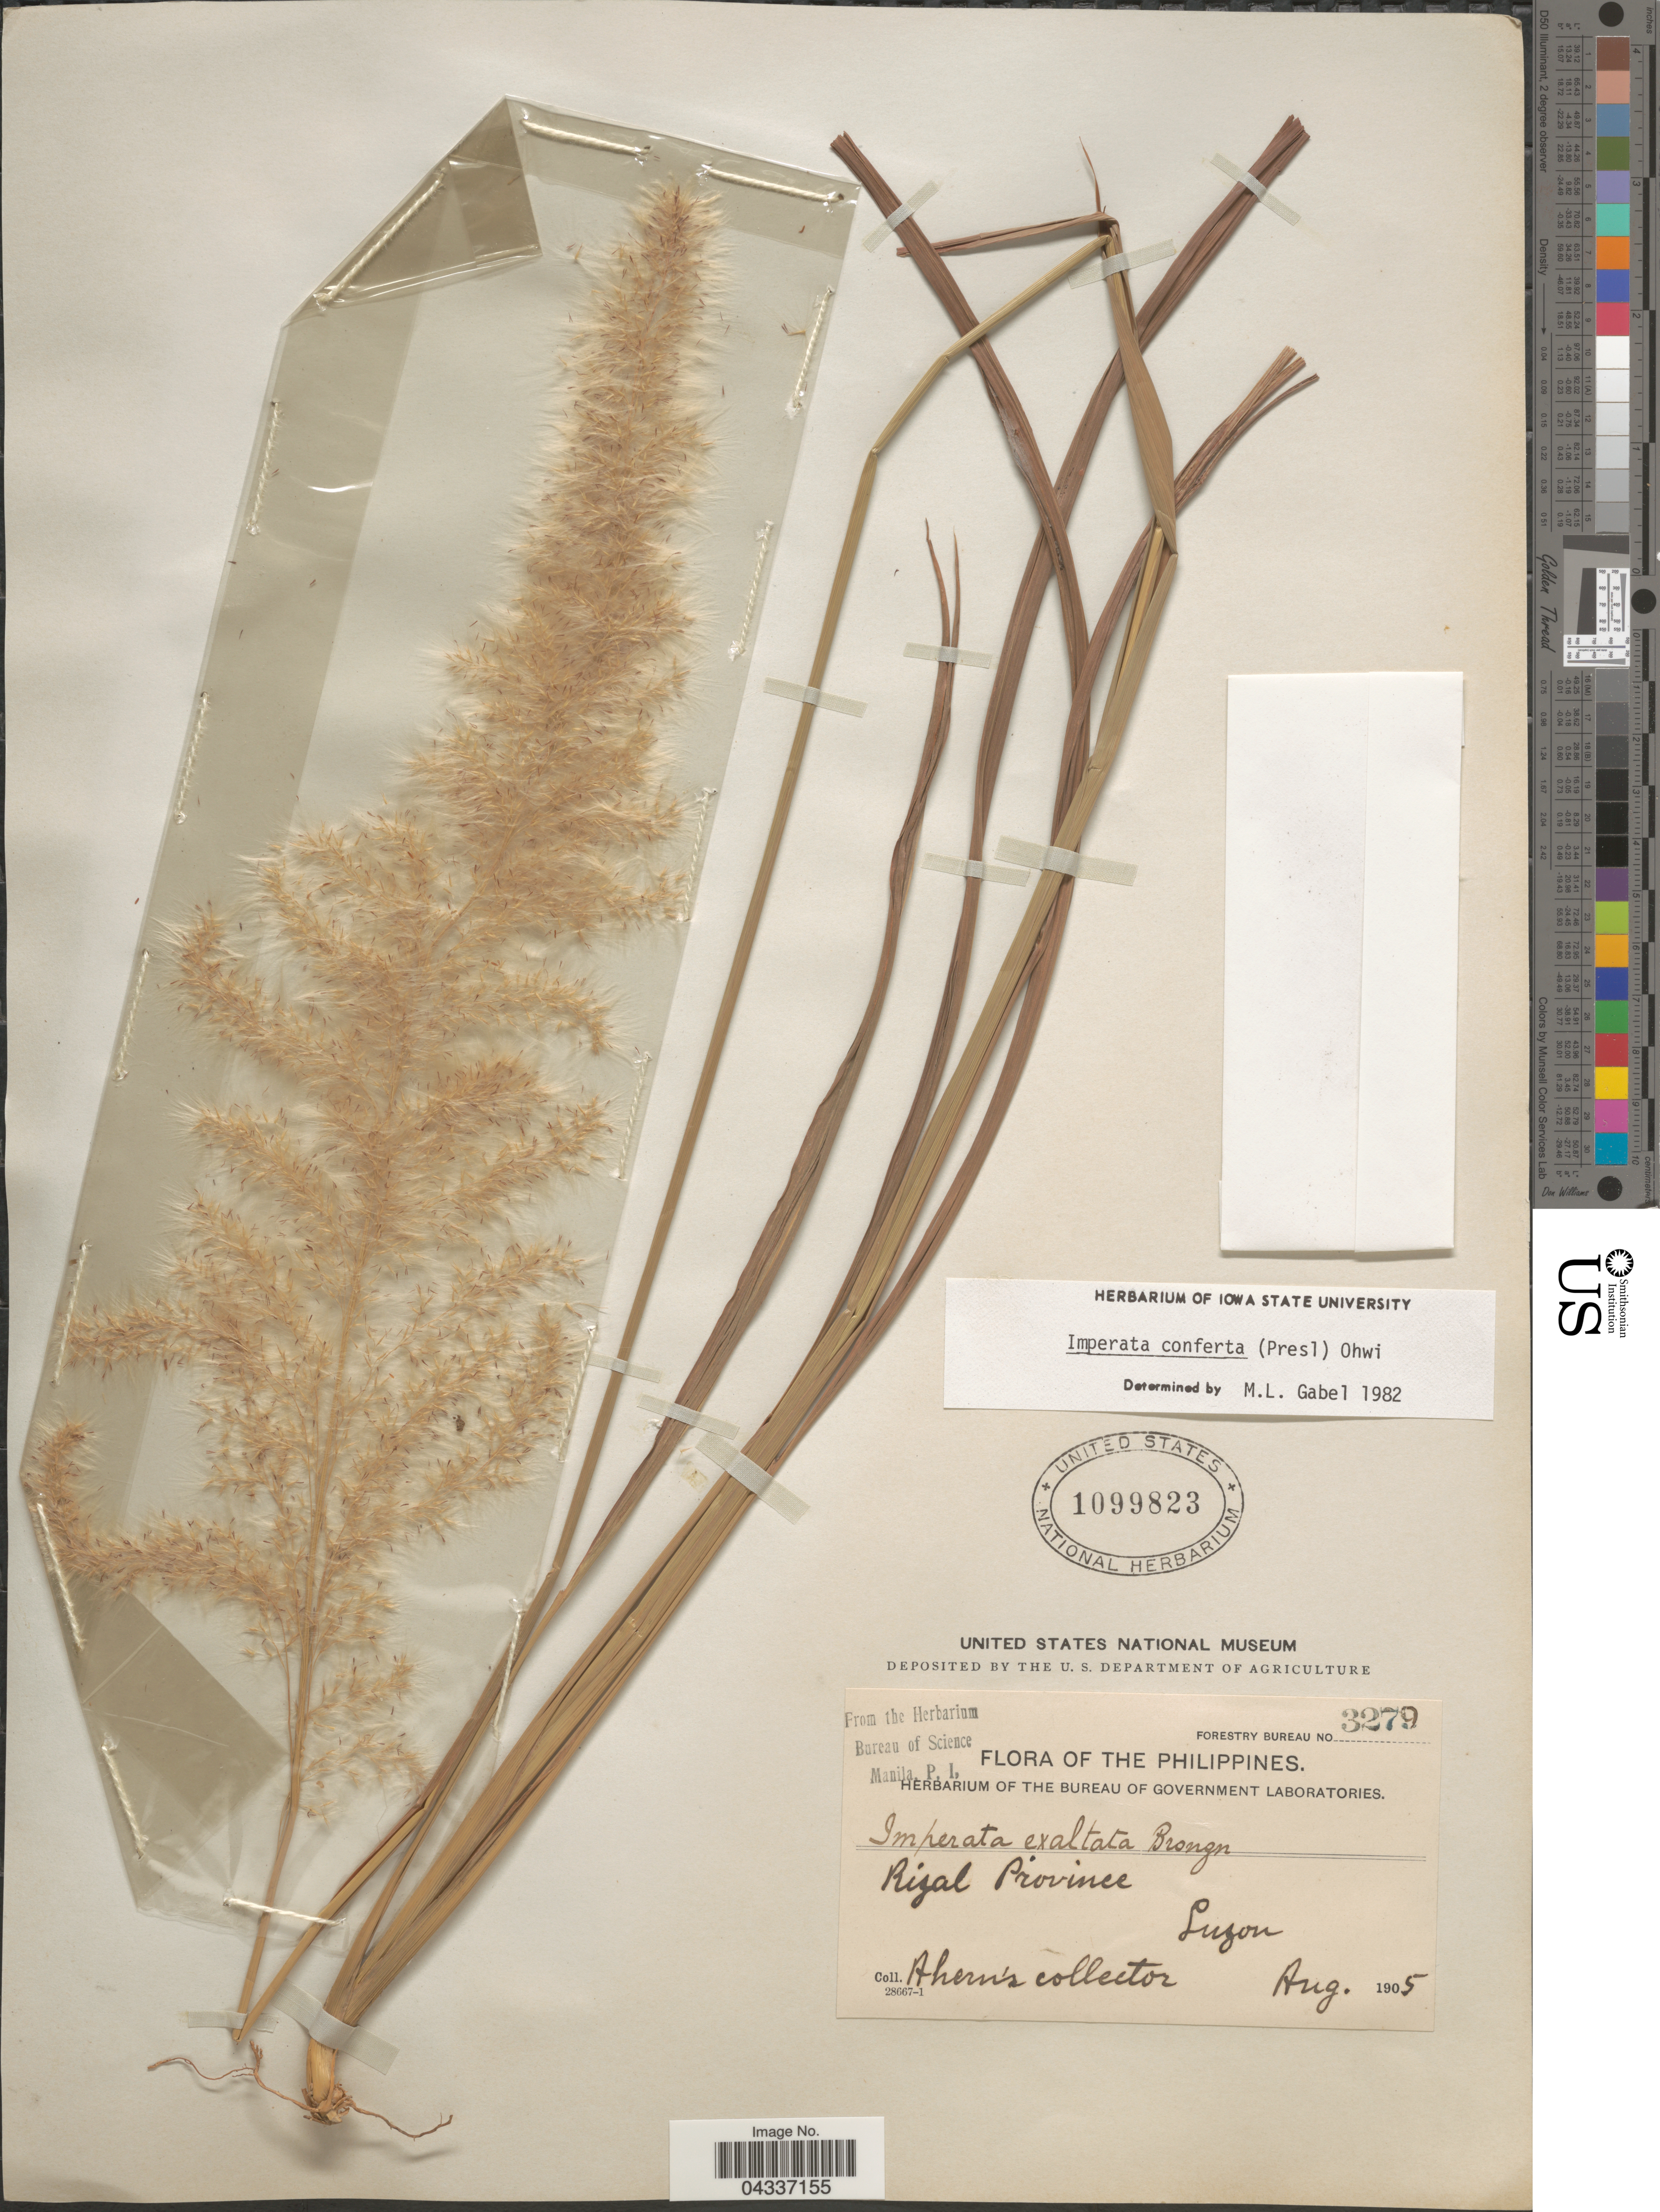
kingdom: Plantae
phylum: Tracheophyta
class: Liliopsida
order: Poales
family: Poaceae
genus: Imperata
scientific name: Imperata conferta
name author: (J. Presl) Ohwi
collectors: Ahern's collector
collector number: Forestry Bureau 3279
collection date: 1905-08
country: Philippines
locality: Rizal Province. Luzon.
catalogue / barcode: US 1099823